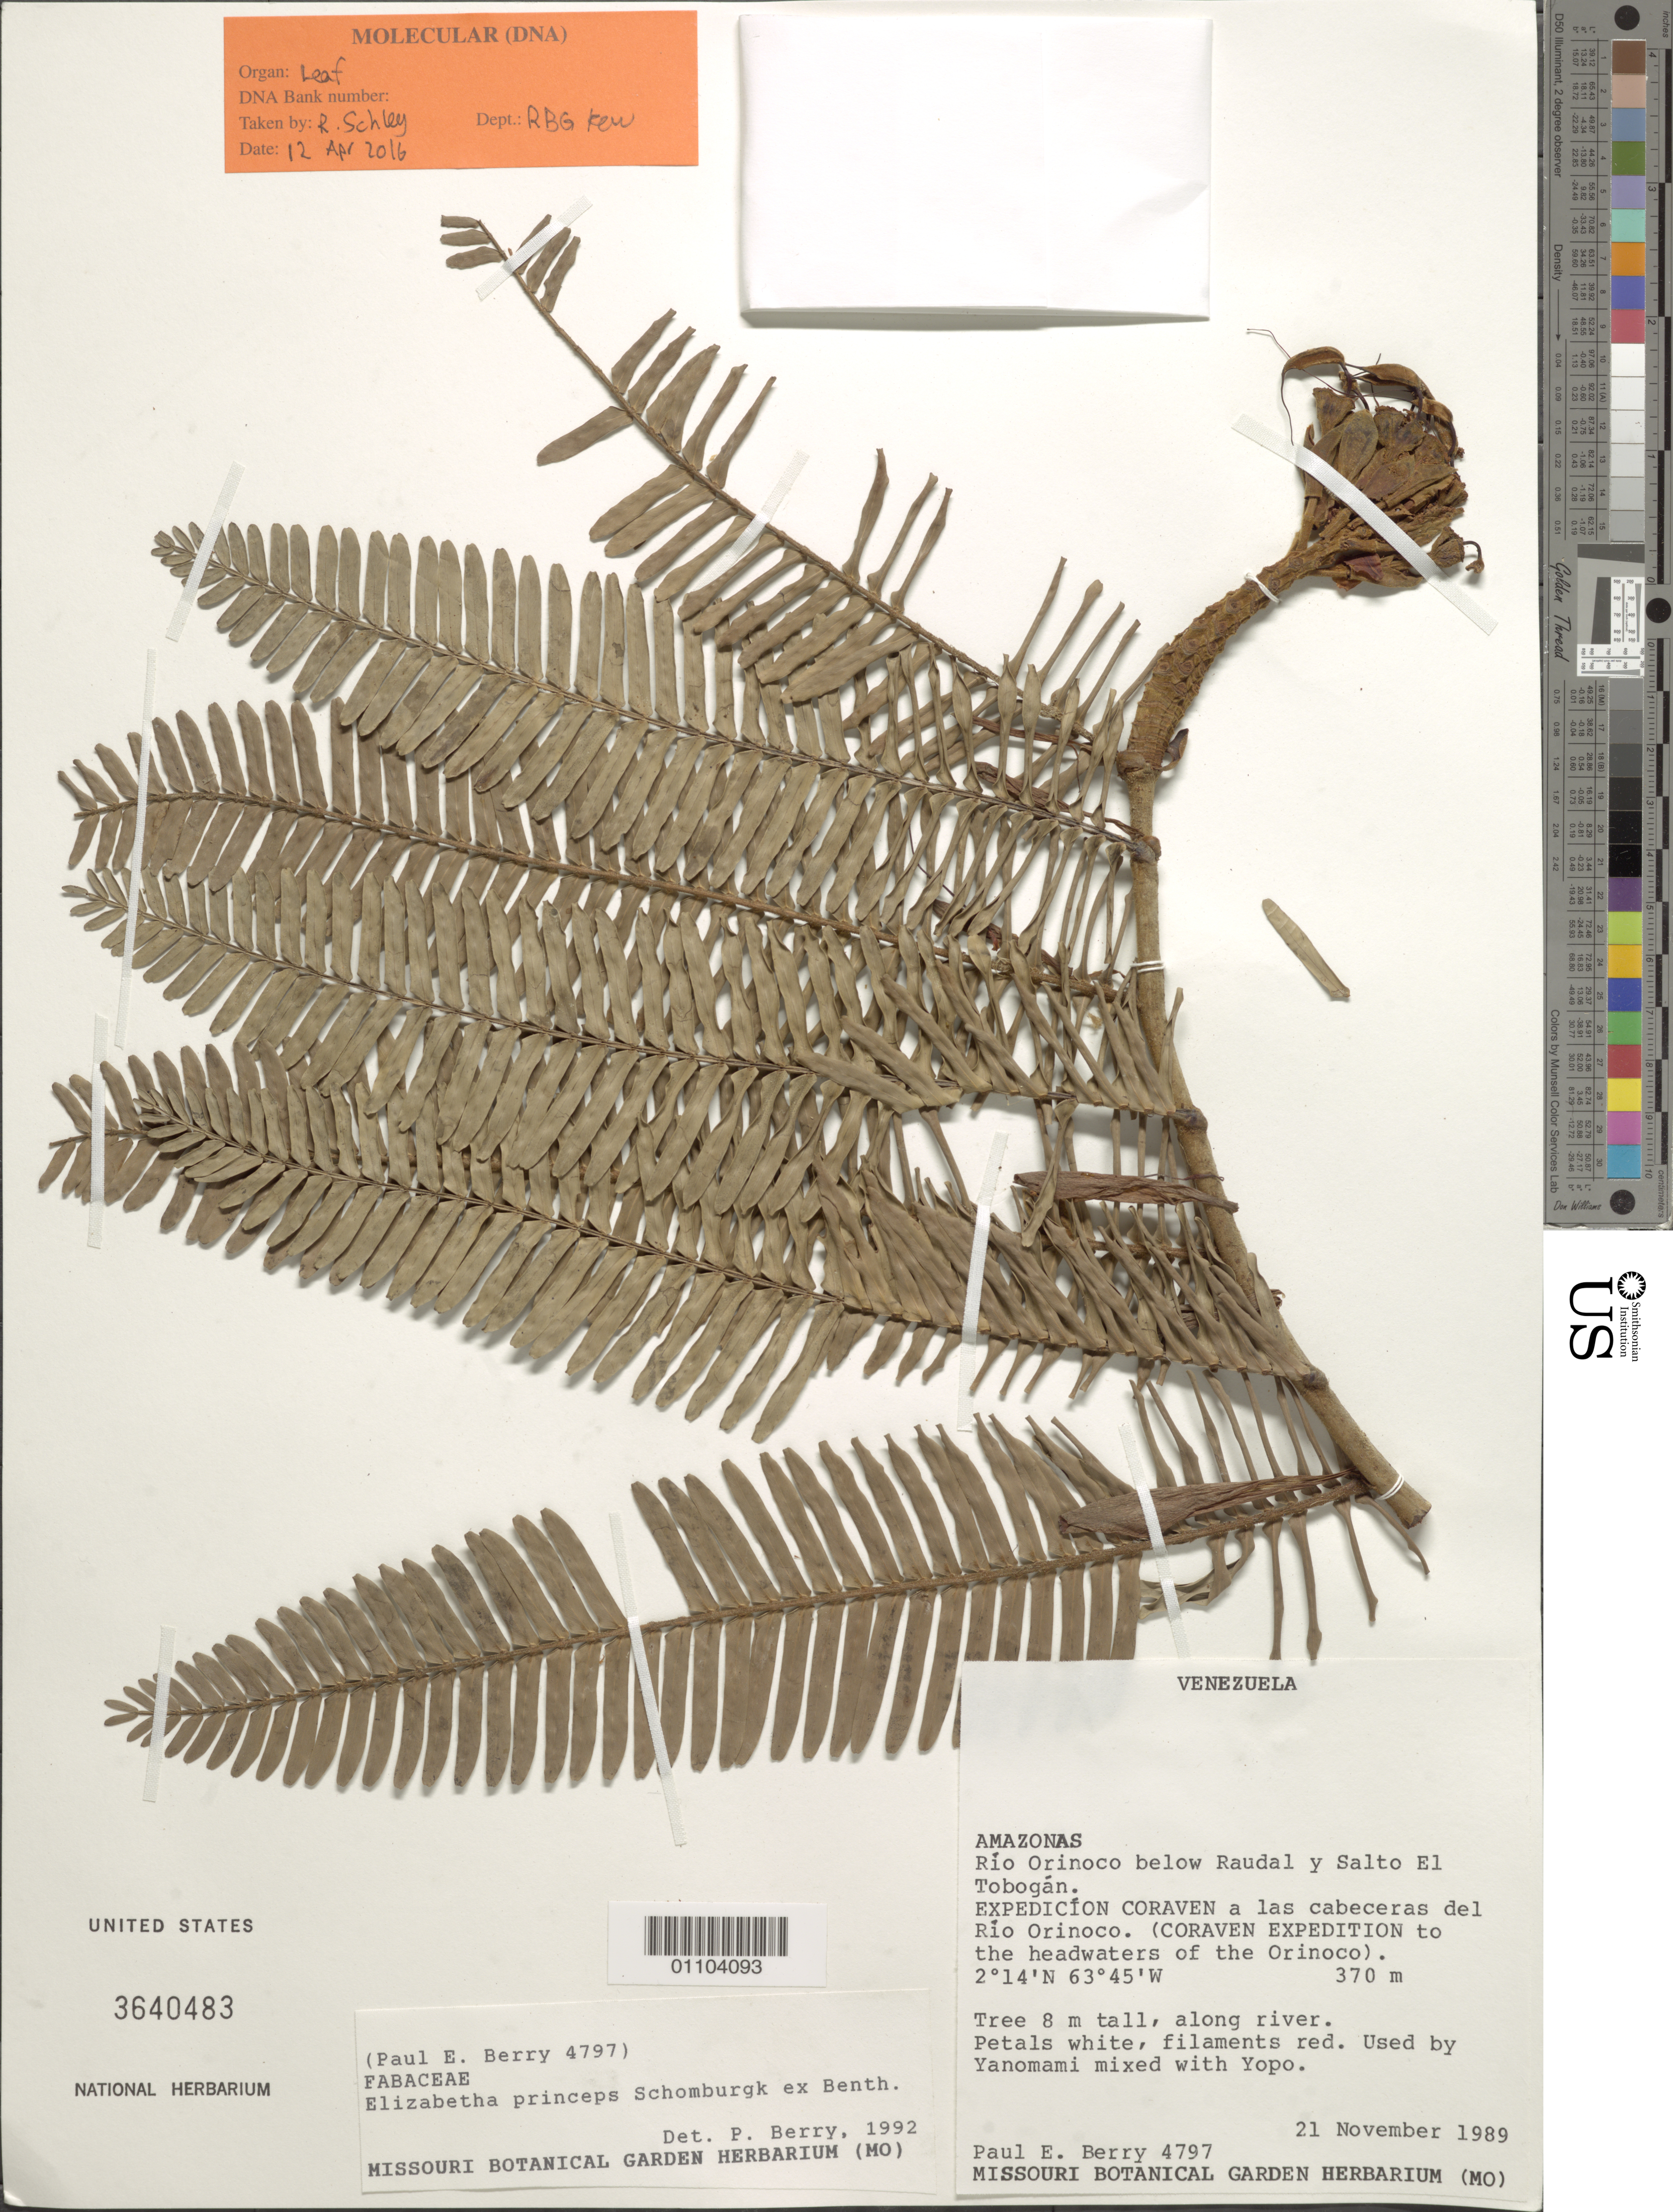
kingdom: Plantae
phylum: Tracheophyta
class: Magnoliopsida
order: Fabales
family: Fabaceae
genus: Elizabetha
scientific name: Elizabetha princeps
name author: R.H. Schomb. ex Benth.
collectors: P. E. Berry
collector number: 4797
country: Venezuela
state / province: Amazonas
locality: Rio Orinoco below Raudal and Salto El Tobogan, Expedicion Coraven a las cabeceras del Rio Orinoco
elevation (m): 370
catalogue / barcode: US 3640483